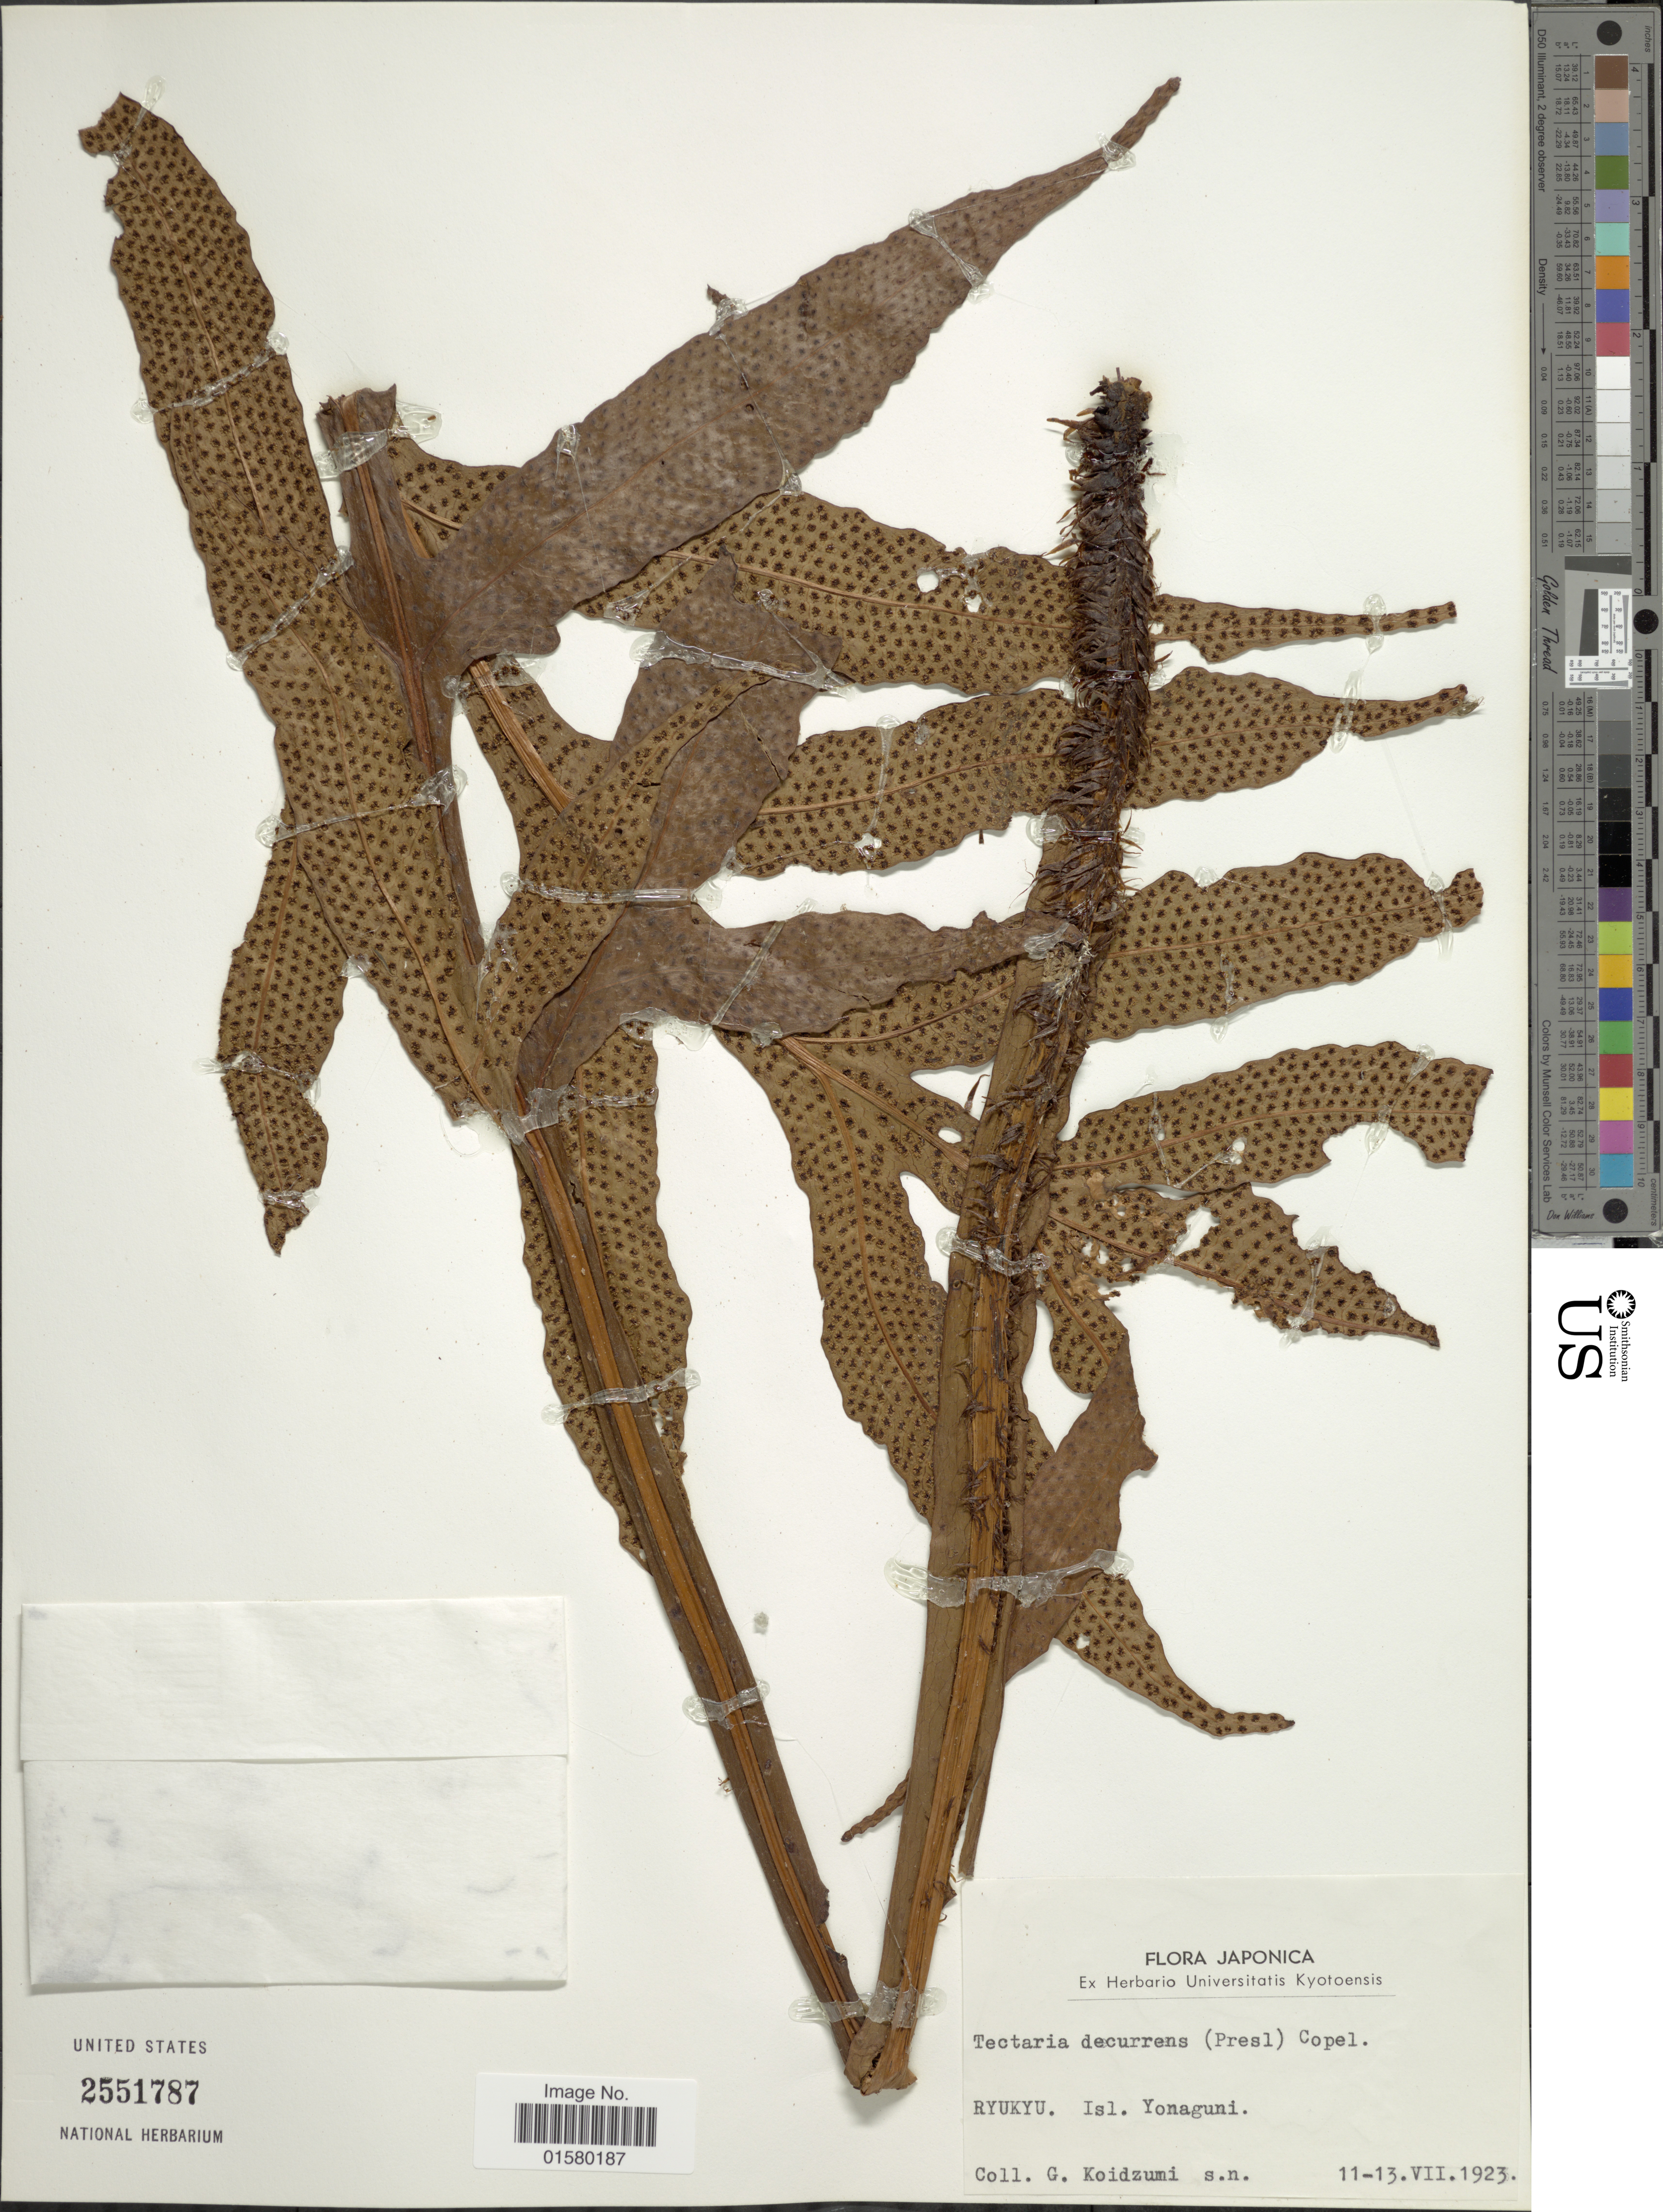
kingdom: Plantae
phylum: Tracheophyta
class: Polypodiopsida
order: Polypodiales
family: Tectariaceae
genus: Tectaria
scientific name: Tectaria decurrens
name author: (Presel.) Copel. in Elmer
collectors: G. Koidzumi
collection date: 1923-07-11/1923-07-13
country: Japan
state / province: Okinawa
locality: Japonica, Ryukyu. Isl. Yonaguni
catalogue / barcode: US 2551787